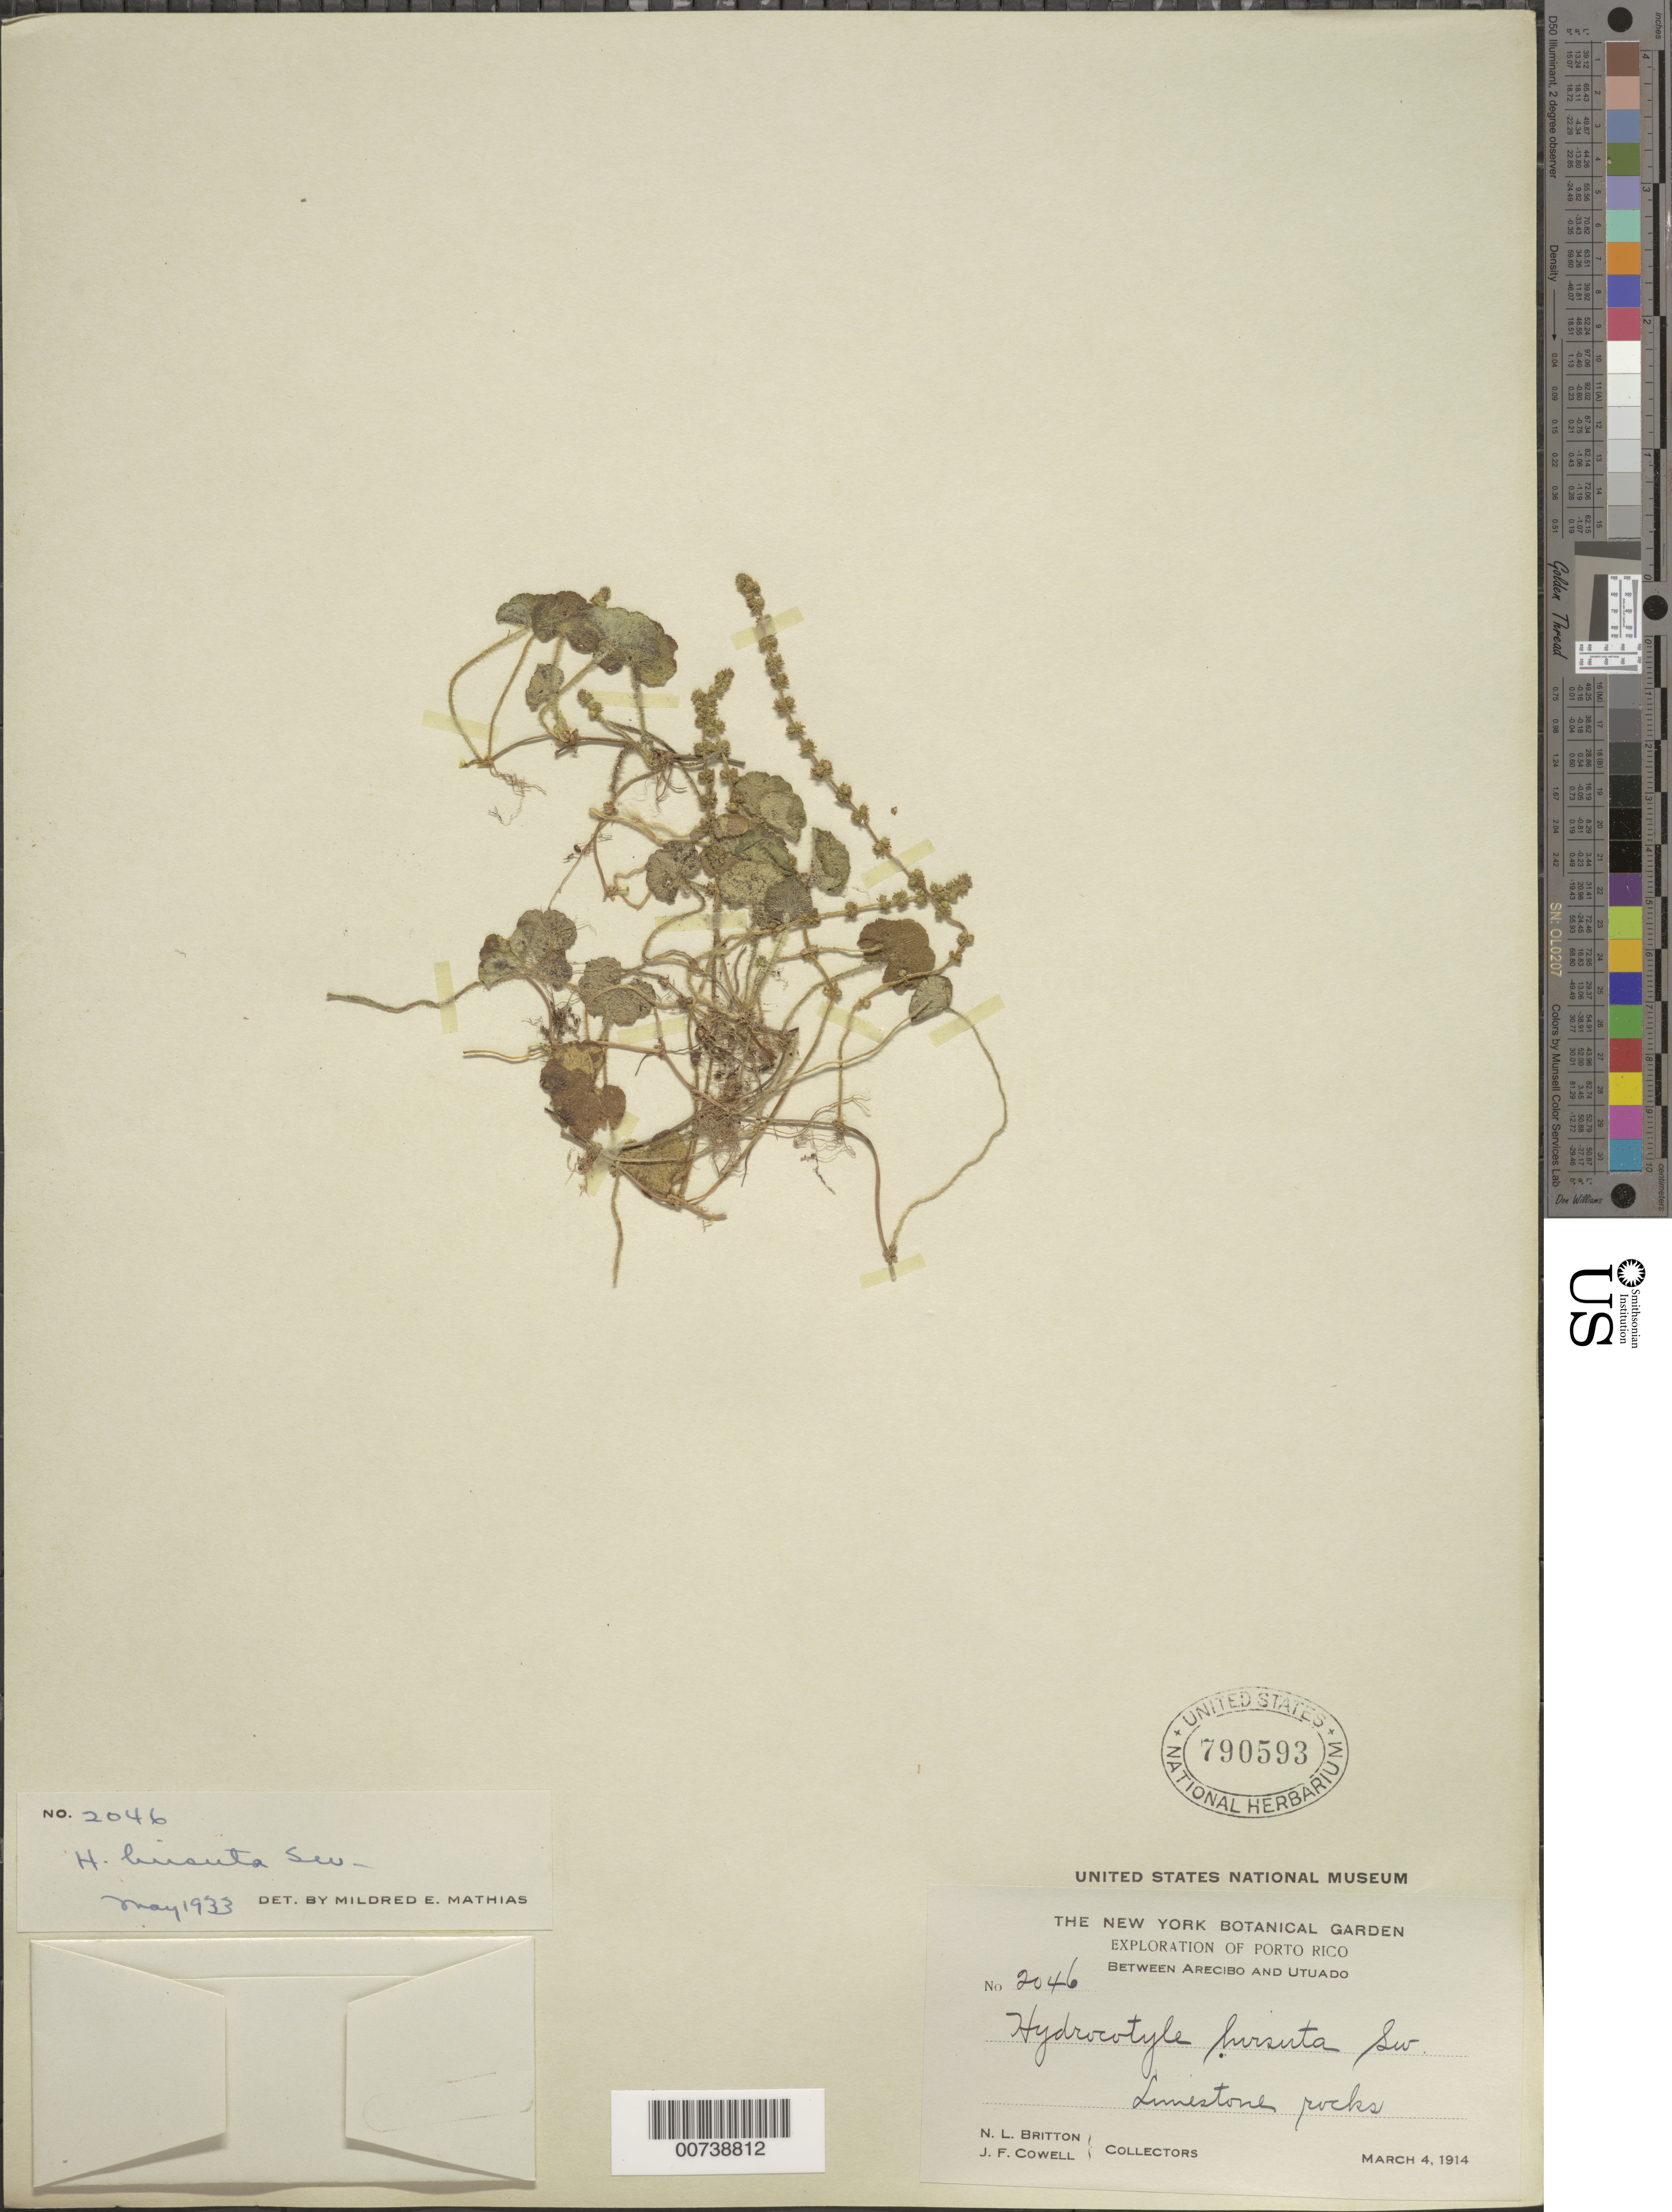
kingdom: Plantae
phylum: Tracheophyta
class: Magnoliopsida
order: Apiales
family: Araliaceae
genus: Hydrocotyle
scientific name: Hydrocotyle hirsuta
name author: Sw.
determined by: Mathias, M. E.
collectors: N. Britton & J. F. Cowell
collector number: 2046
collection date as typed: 04 Mar 1914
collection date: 1914-03-04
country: Puerto Rico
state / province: Arecibo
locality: Between Arecibo and Utuado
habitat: Limestone rocks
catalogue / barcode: US 790593